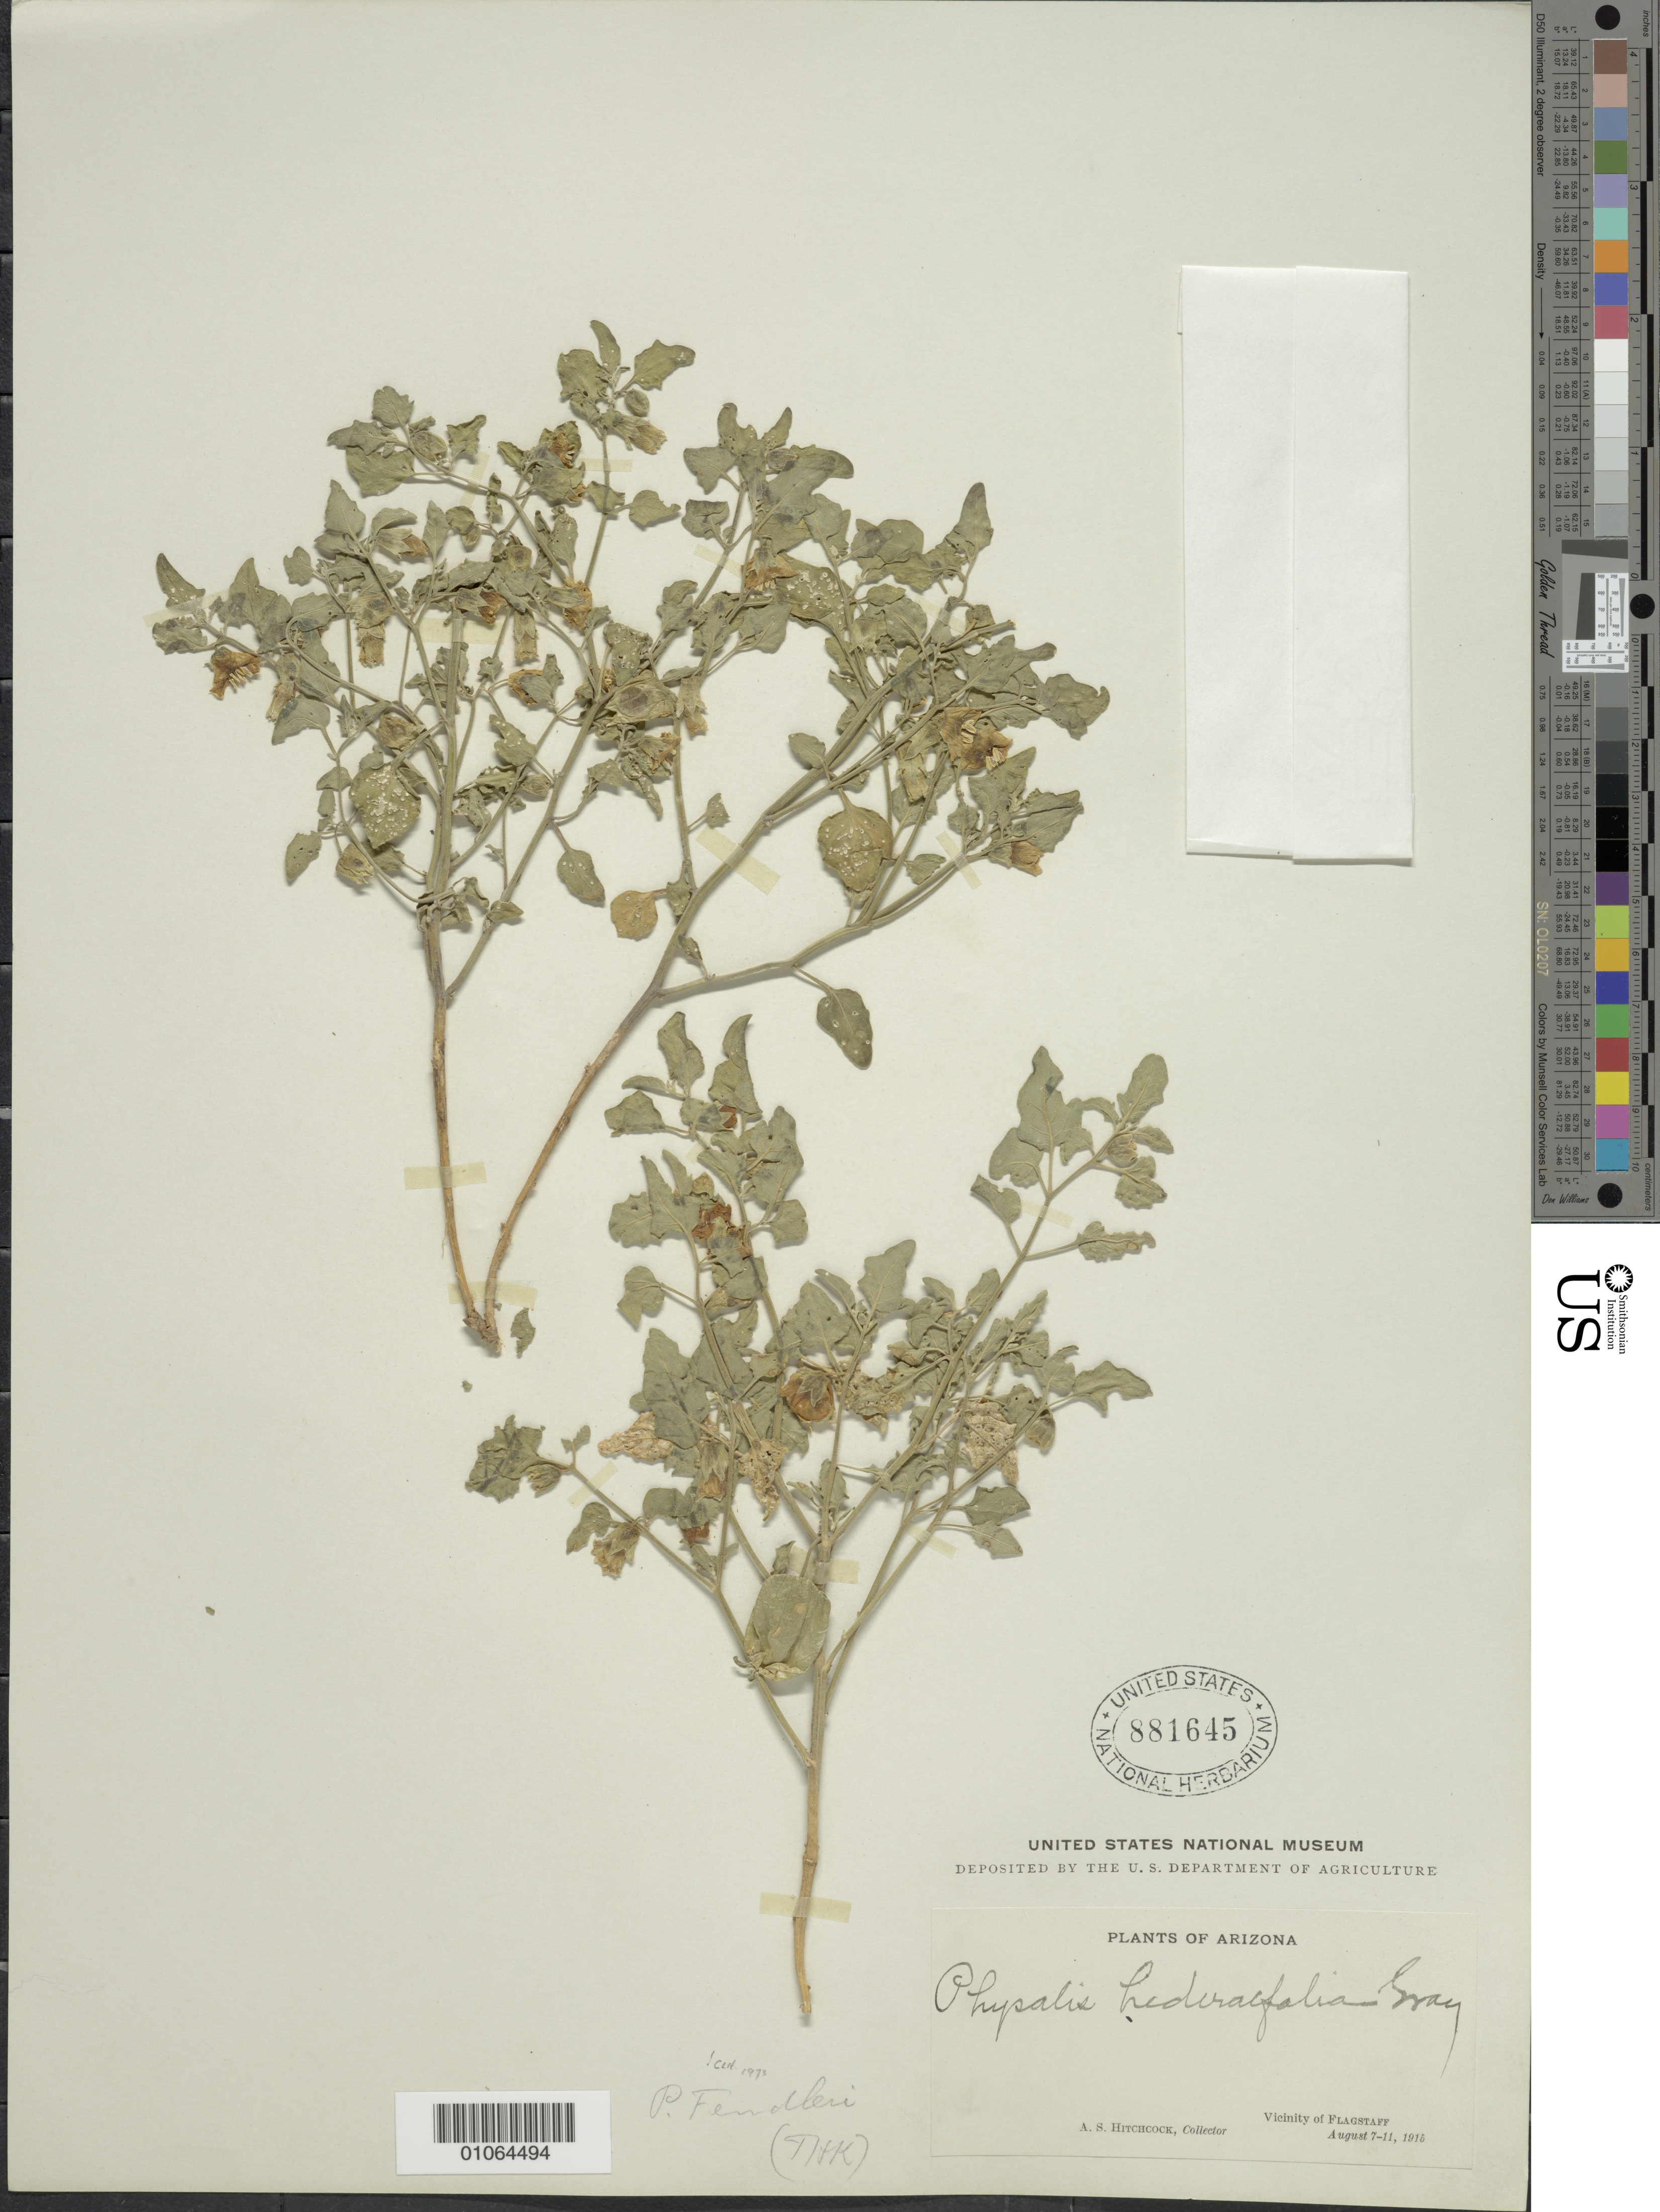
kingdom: Plantae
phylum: Tracheophyta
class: Magnoliopsida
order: Solanales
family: Solanaceae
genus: Physalis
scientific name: Physalis fendleri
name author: A. Gray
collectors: A. S. Hitchcock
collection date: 1915-08-07/1915-08-11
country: United States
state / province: Arizona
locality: Vicinity of Flagstaff.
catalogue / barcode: US 881645